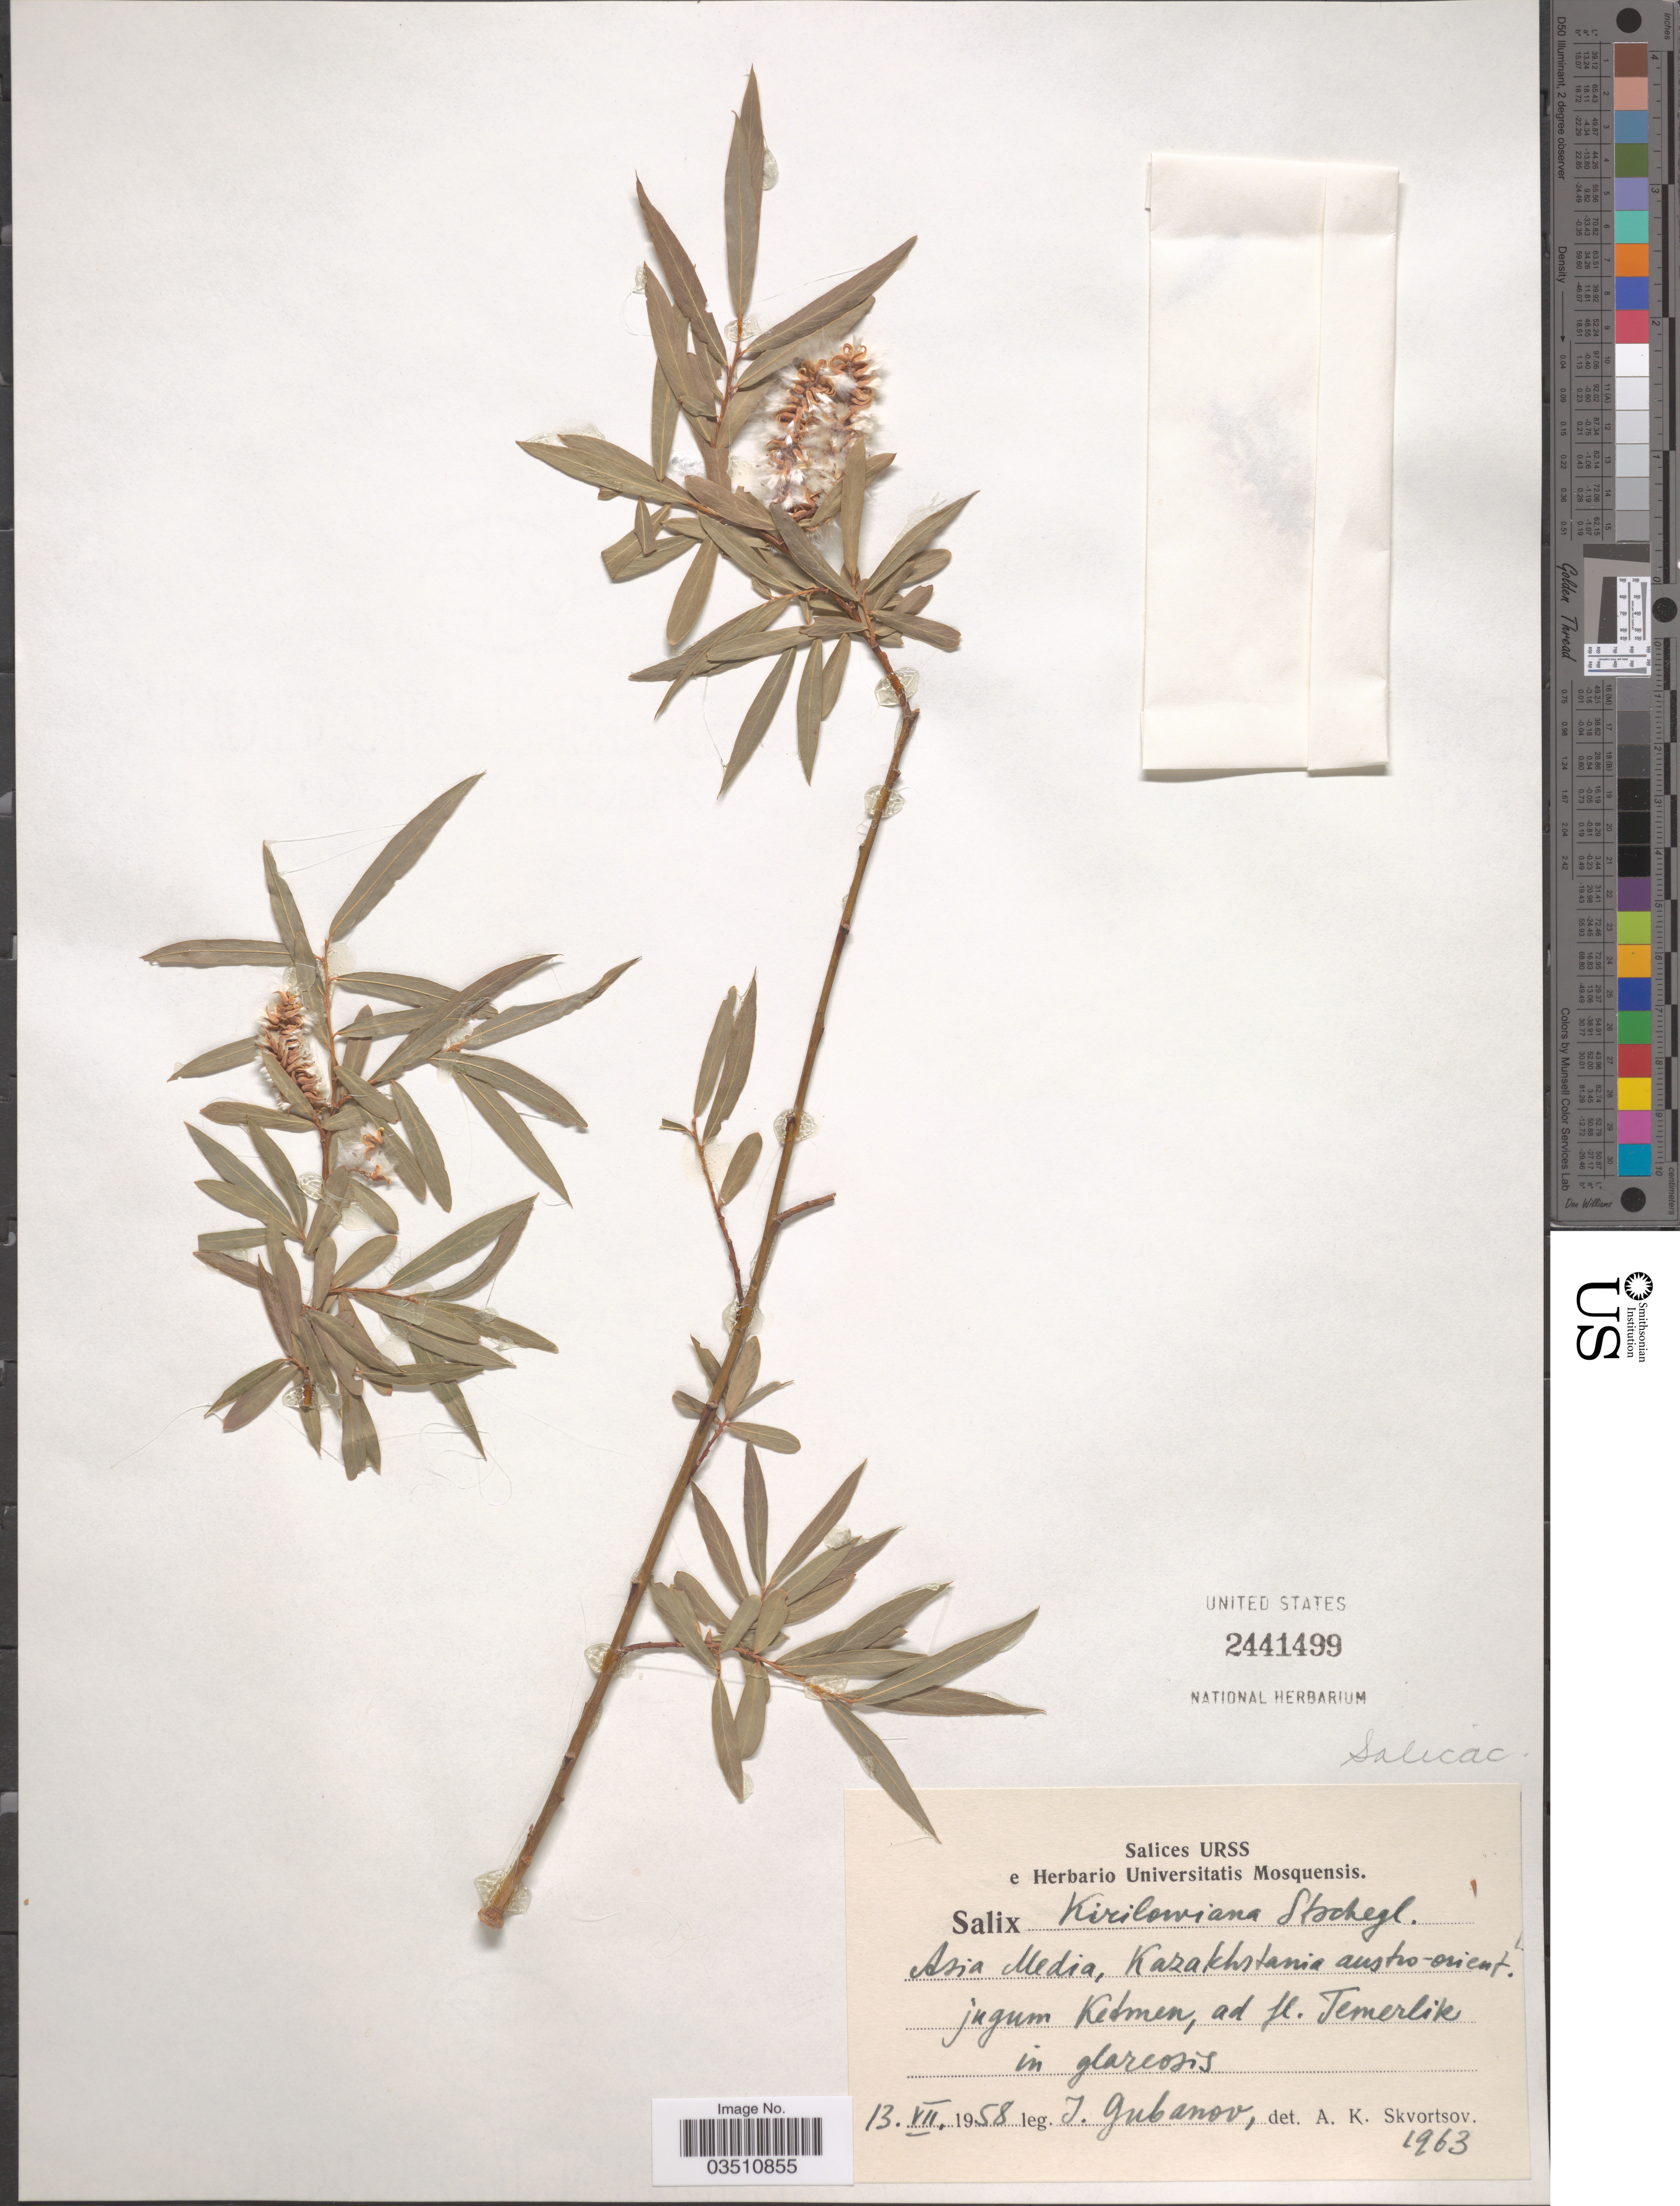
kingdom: Plantae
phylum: Tracheophyta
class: Magnoliopsida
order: Malpighiales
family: Salicaceae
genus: Salix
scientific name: Salix kirilowiana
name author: Stschegl.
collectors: I. Gubanov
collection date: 1958-07-13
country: Kazakhstan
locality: Asia Media, Kazakhstania austro-orient. jugum Ketmen, ad fl. Temerlik.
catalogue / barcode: US 2441499